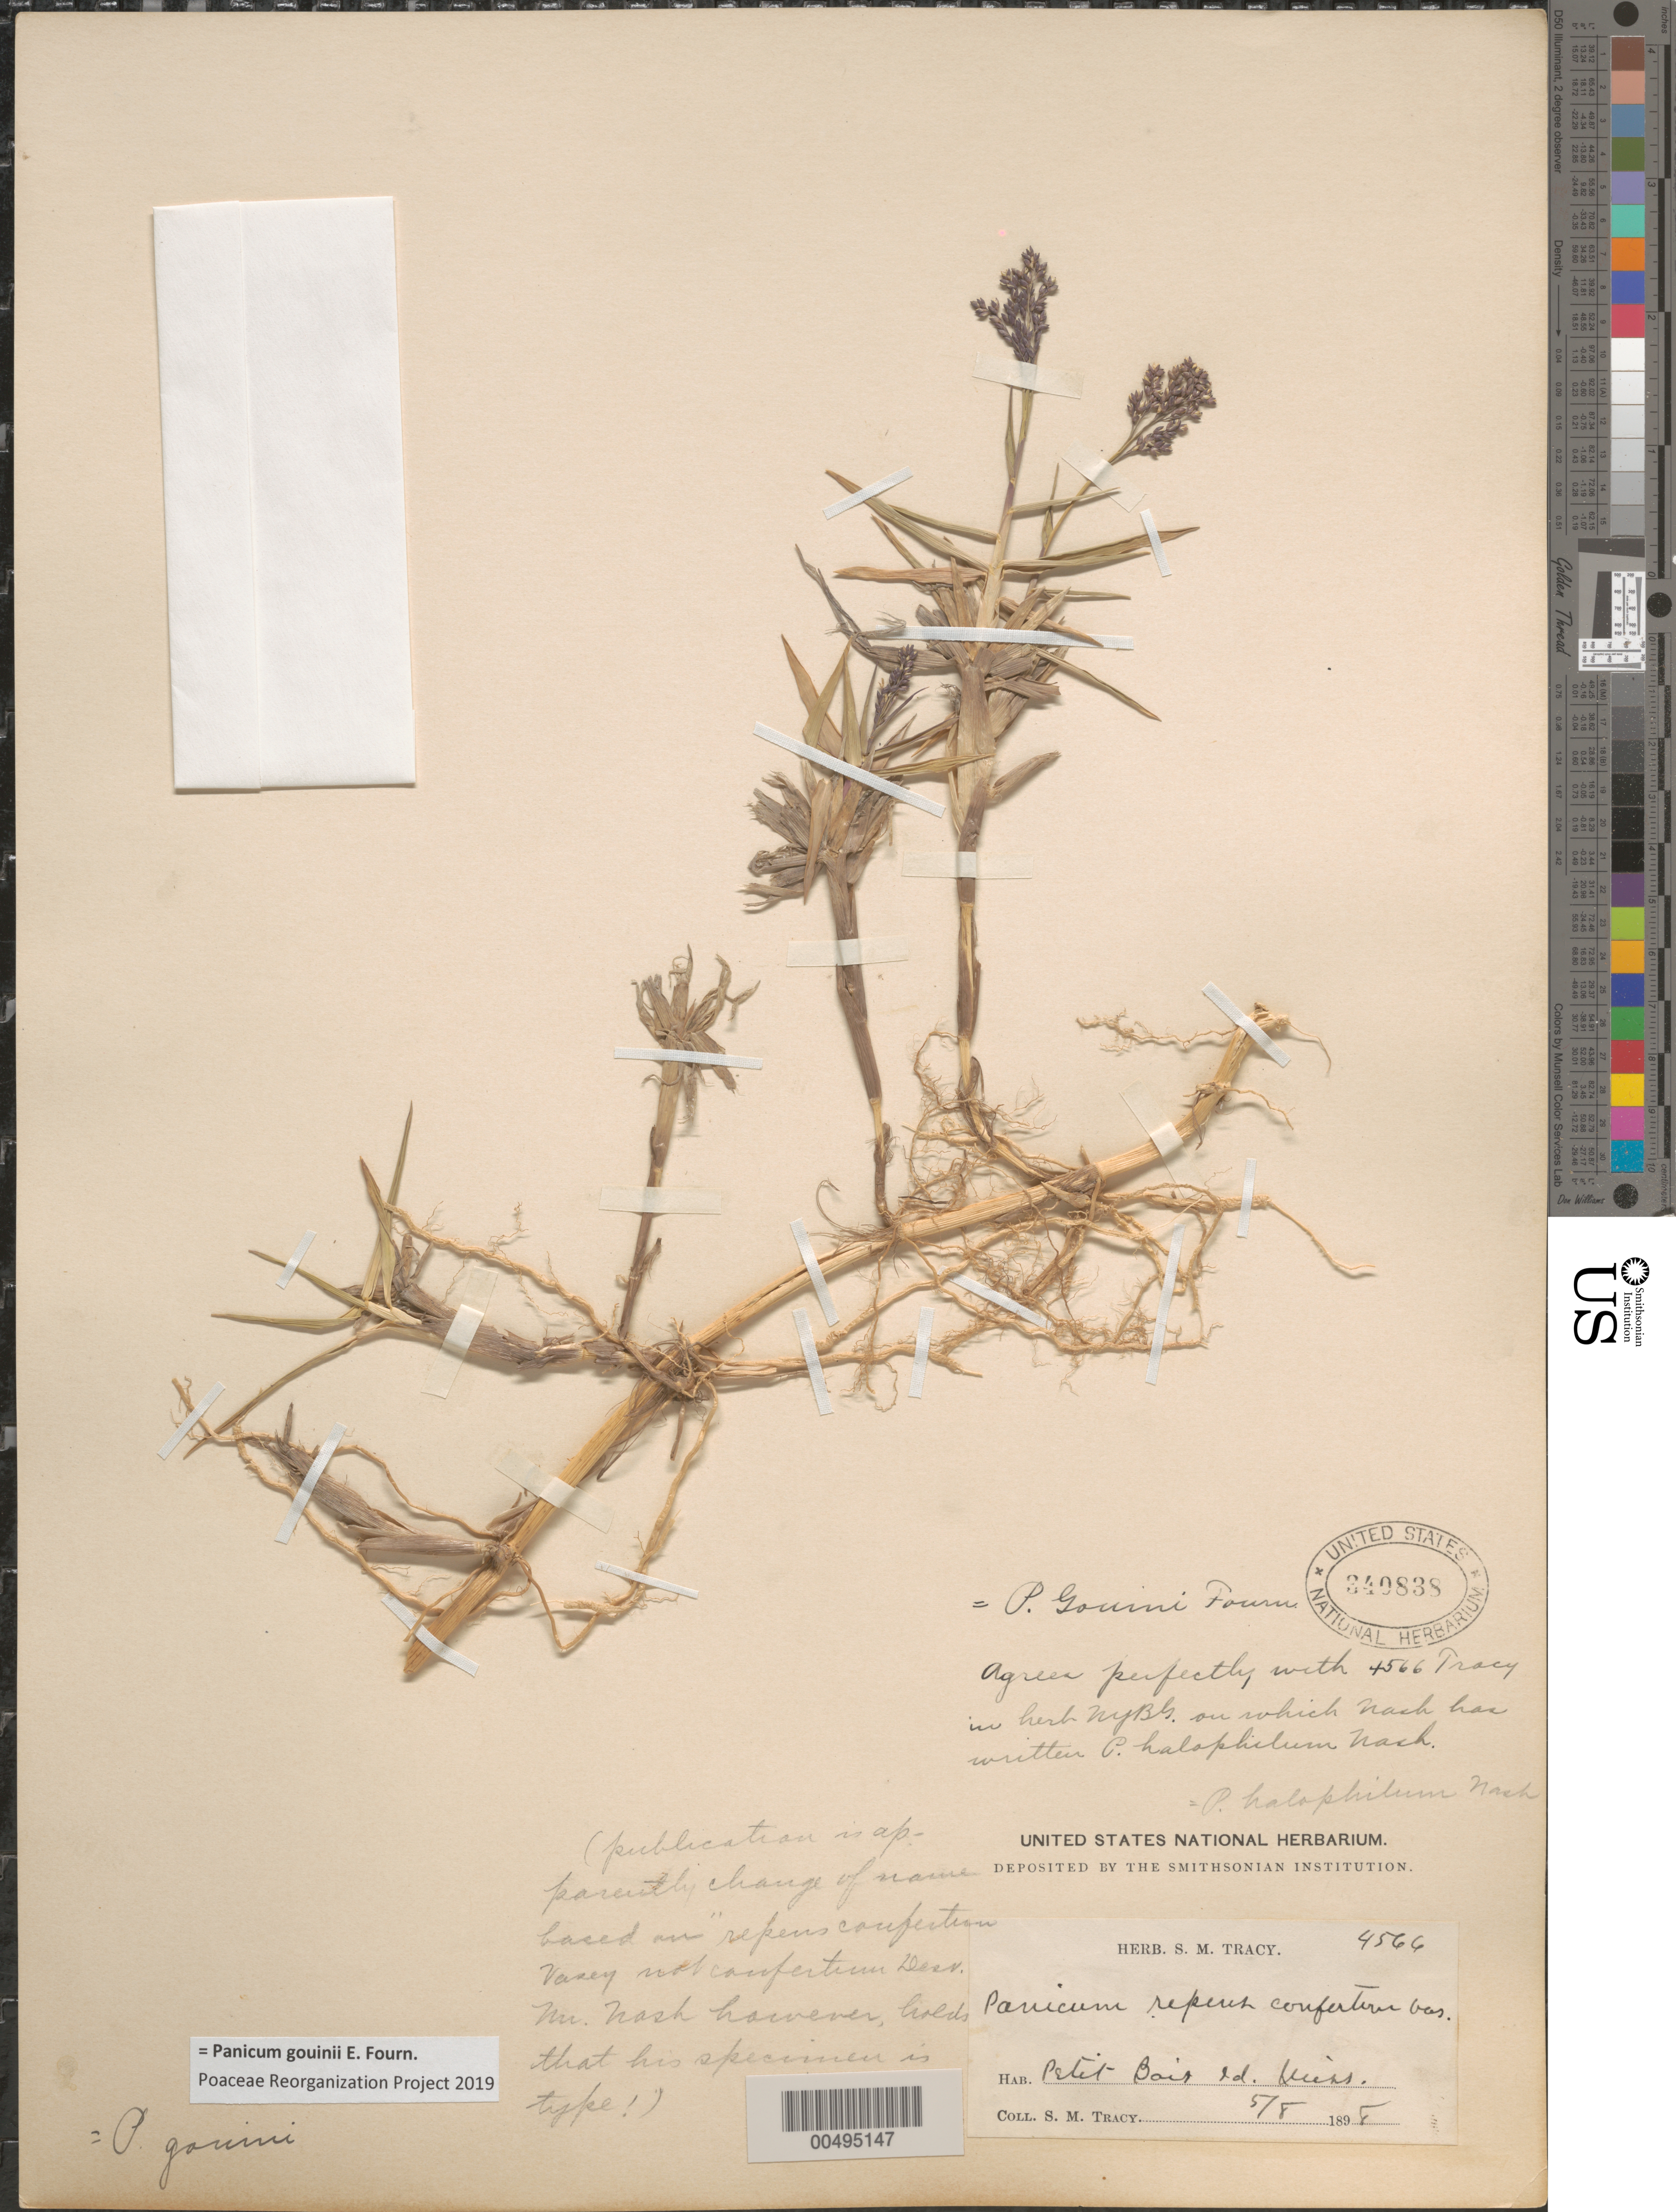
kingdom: Plantae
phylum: Tracheophyta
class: Liliopsida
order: Poales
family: Poaceae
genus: Panicum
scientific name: Panicum gouinii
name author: E. Fourn.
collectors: S. M. Tracy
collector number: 4566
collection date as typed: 08 May 1898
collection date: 1898-05-08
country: United States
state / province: Mississippi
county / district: Jackson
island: Petit Bois Island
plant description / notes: Cited under Panicum halophilum Nash (1901) but not a type of that name, which was a replacement name for Panicum repens var. confertum Vasey (non Panicum confertum Desv.).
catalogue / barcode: US 340838